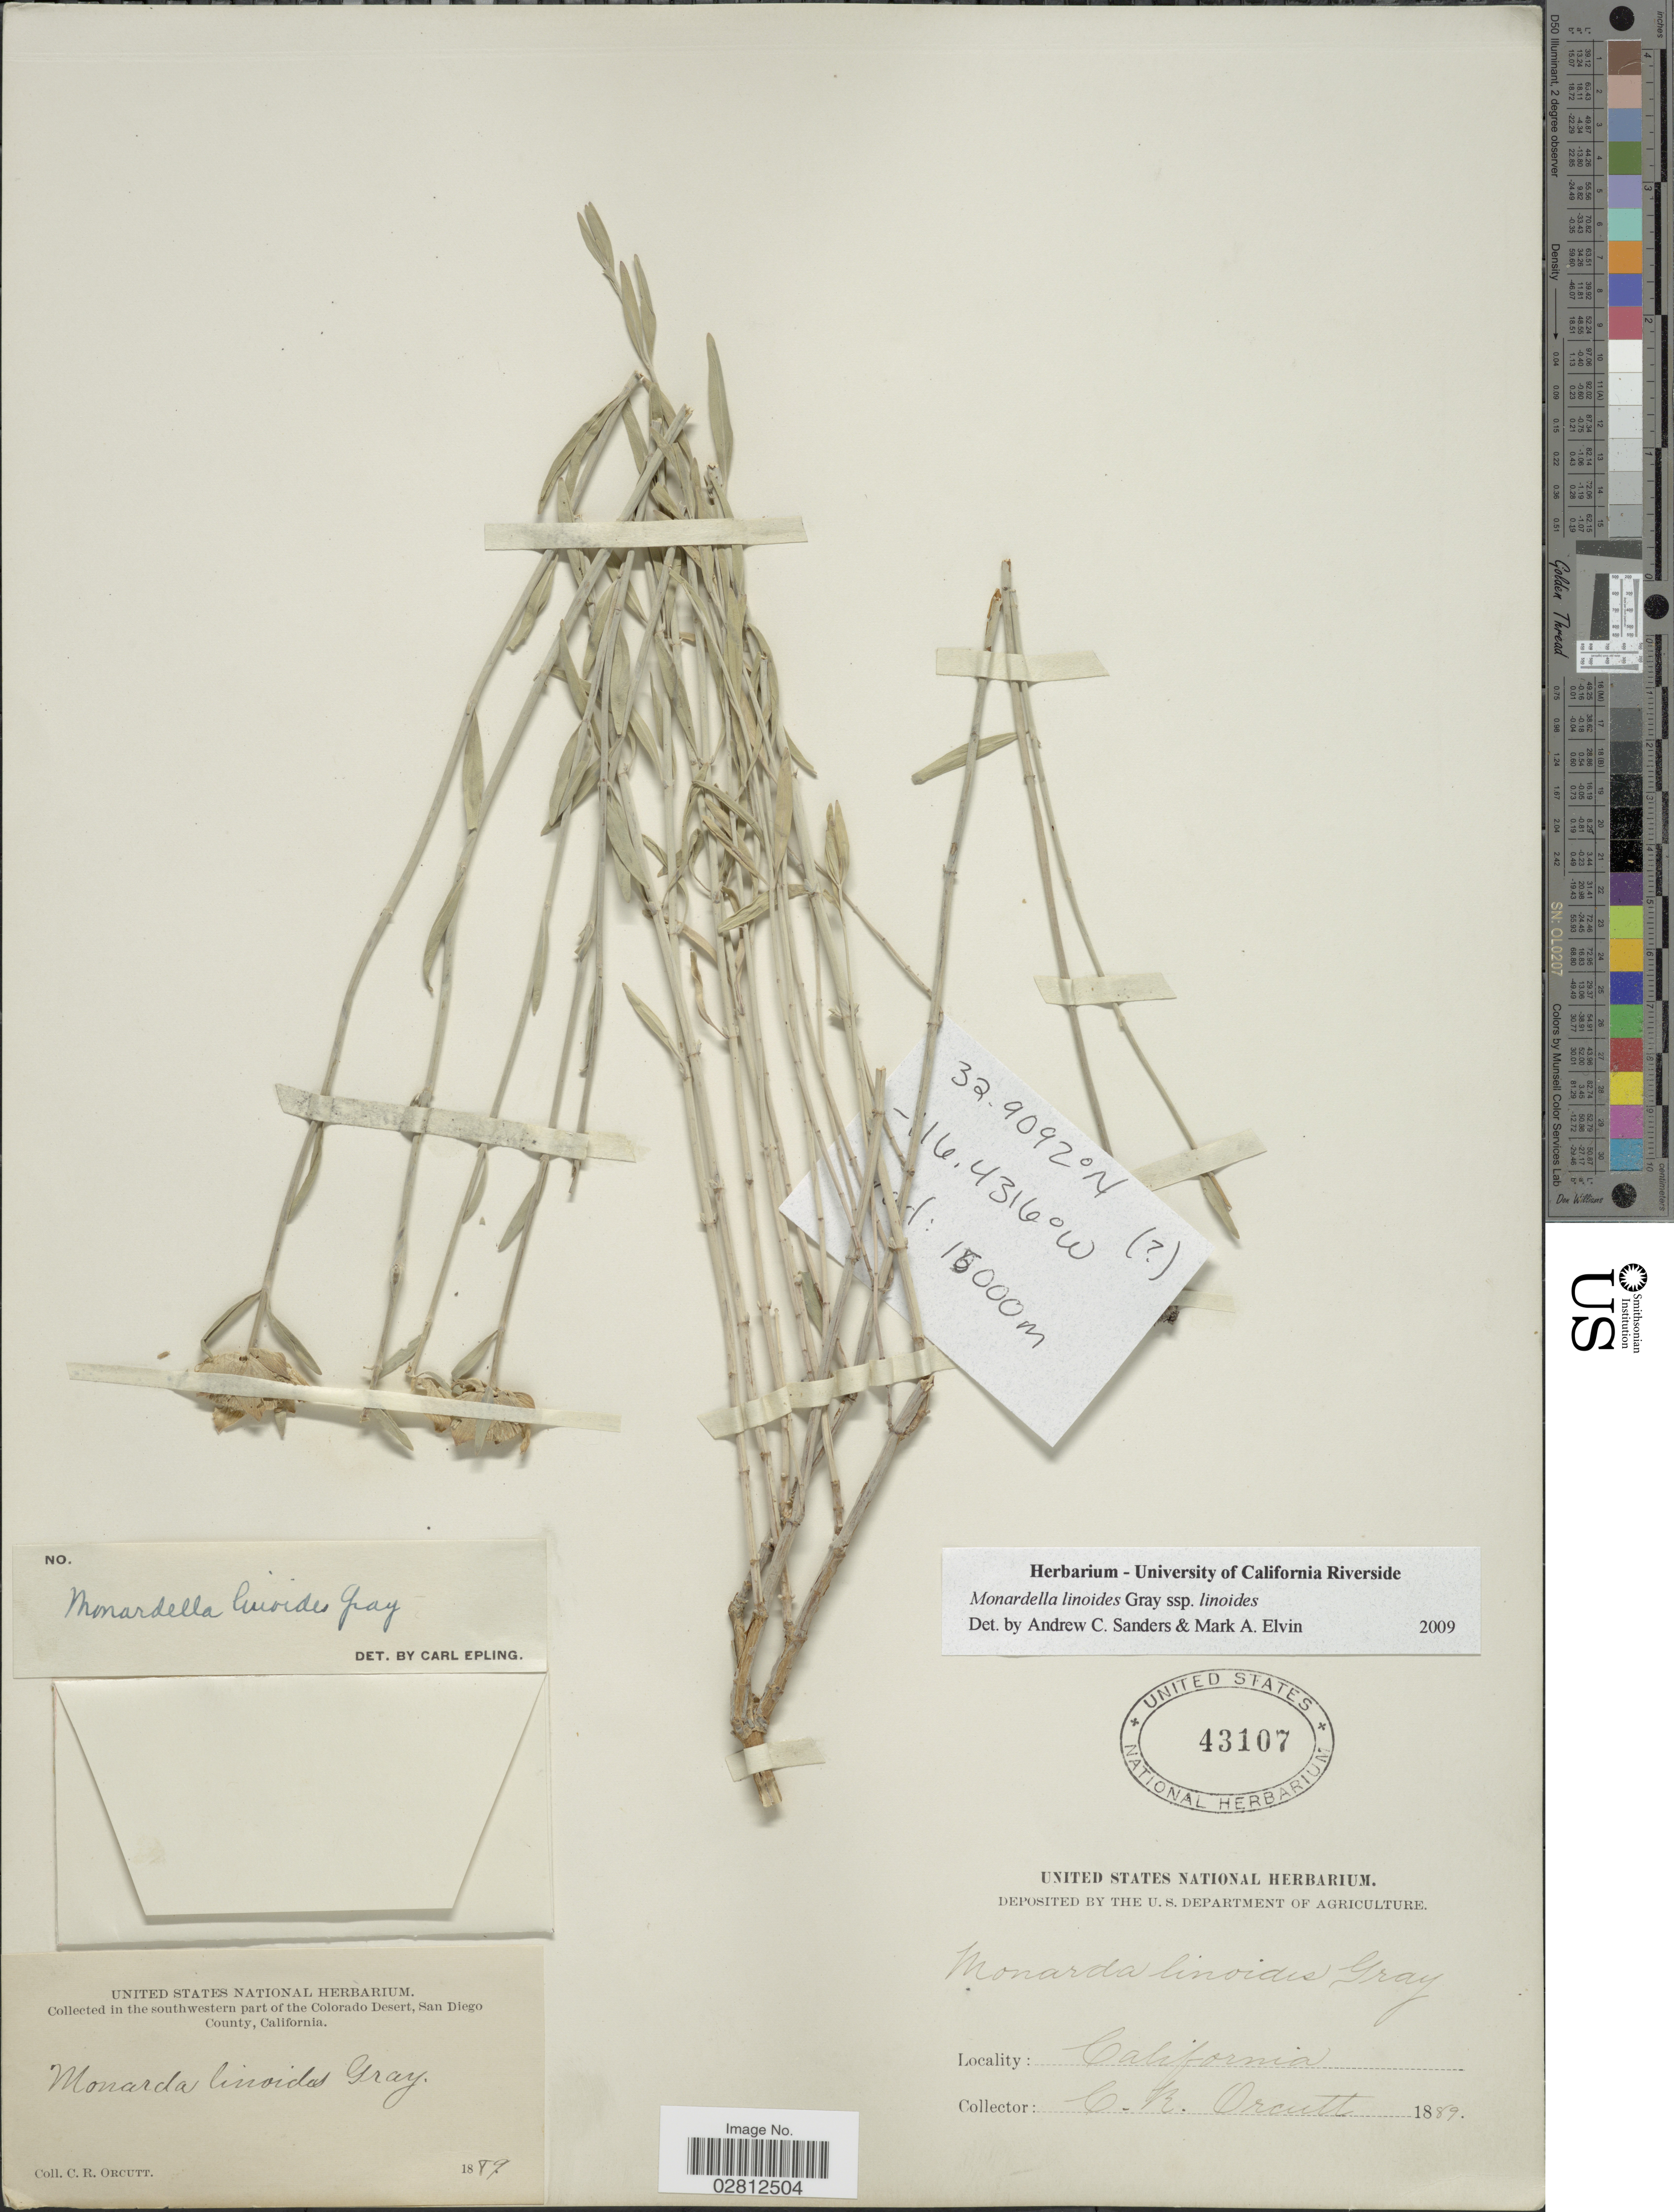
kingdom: Plantae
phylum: Tracheophyta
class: Magnoliopsida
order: Lamiales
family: Lamiaceae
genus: Monardella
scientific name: Monardella linoides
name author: A. Gray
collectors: C. R. Orcutt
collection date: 1889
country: United States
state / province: California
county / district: San Diego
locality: Northwestern part of the Colorado Desert, San Diego County.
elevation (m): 15000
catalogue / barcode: US 43107